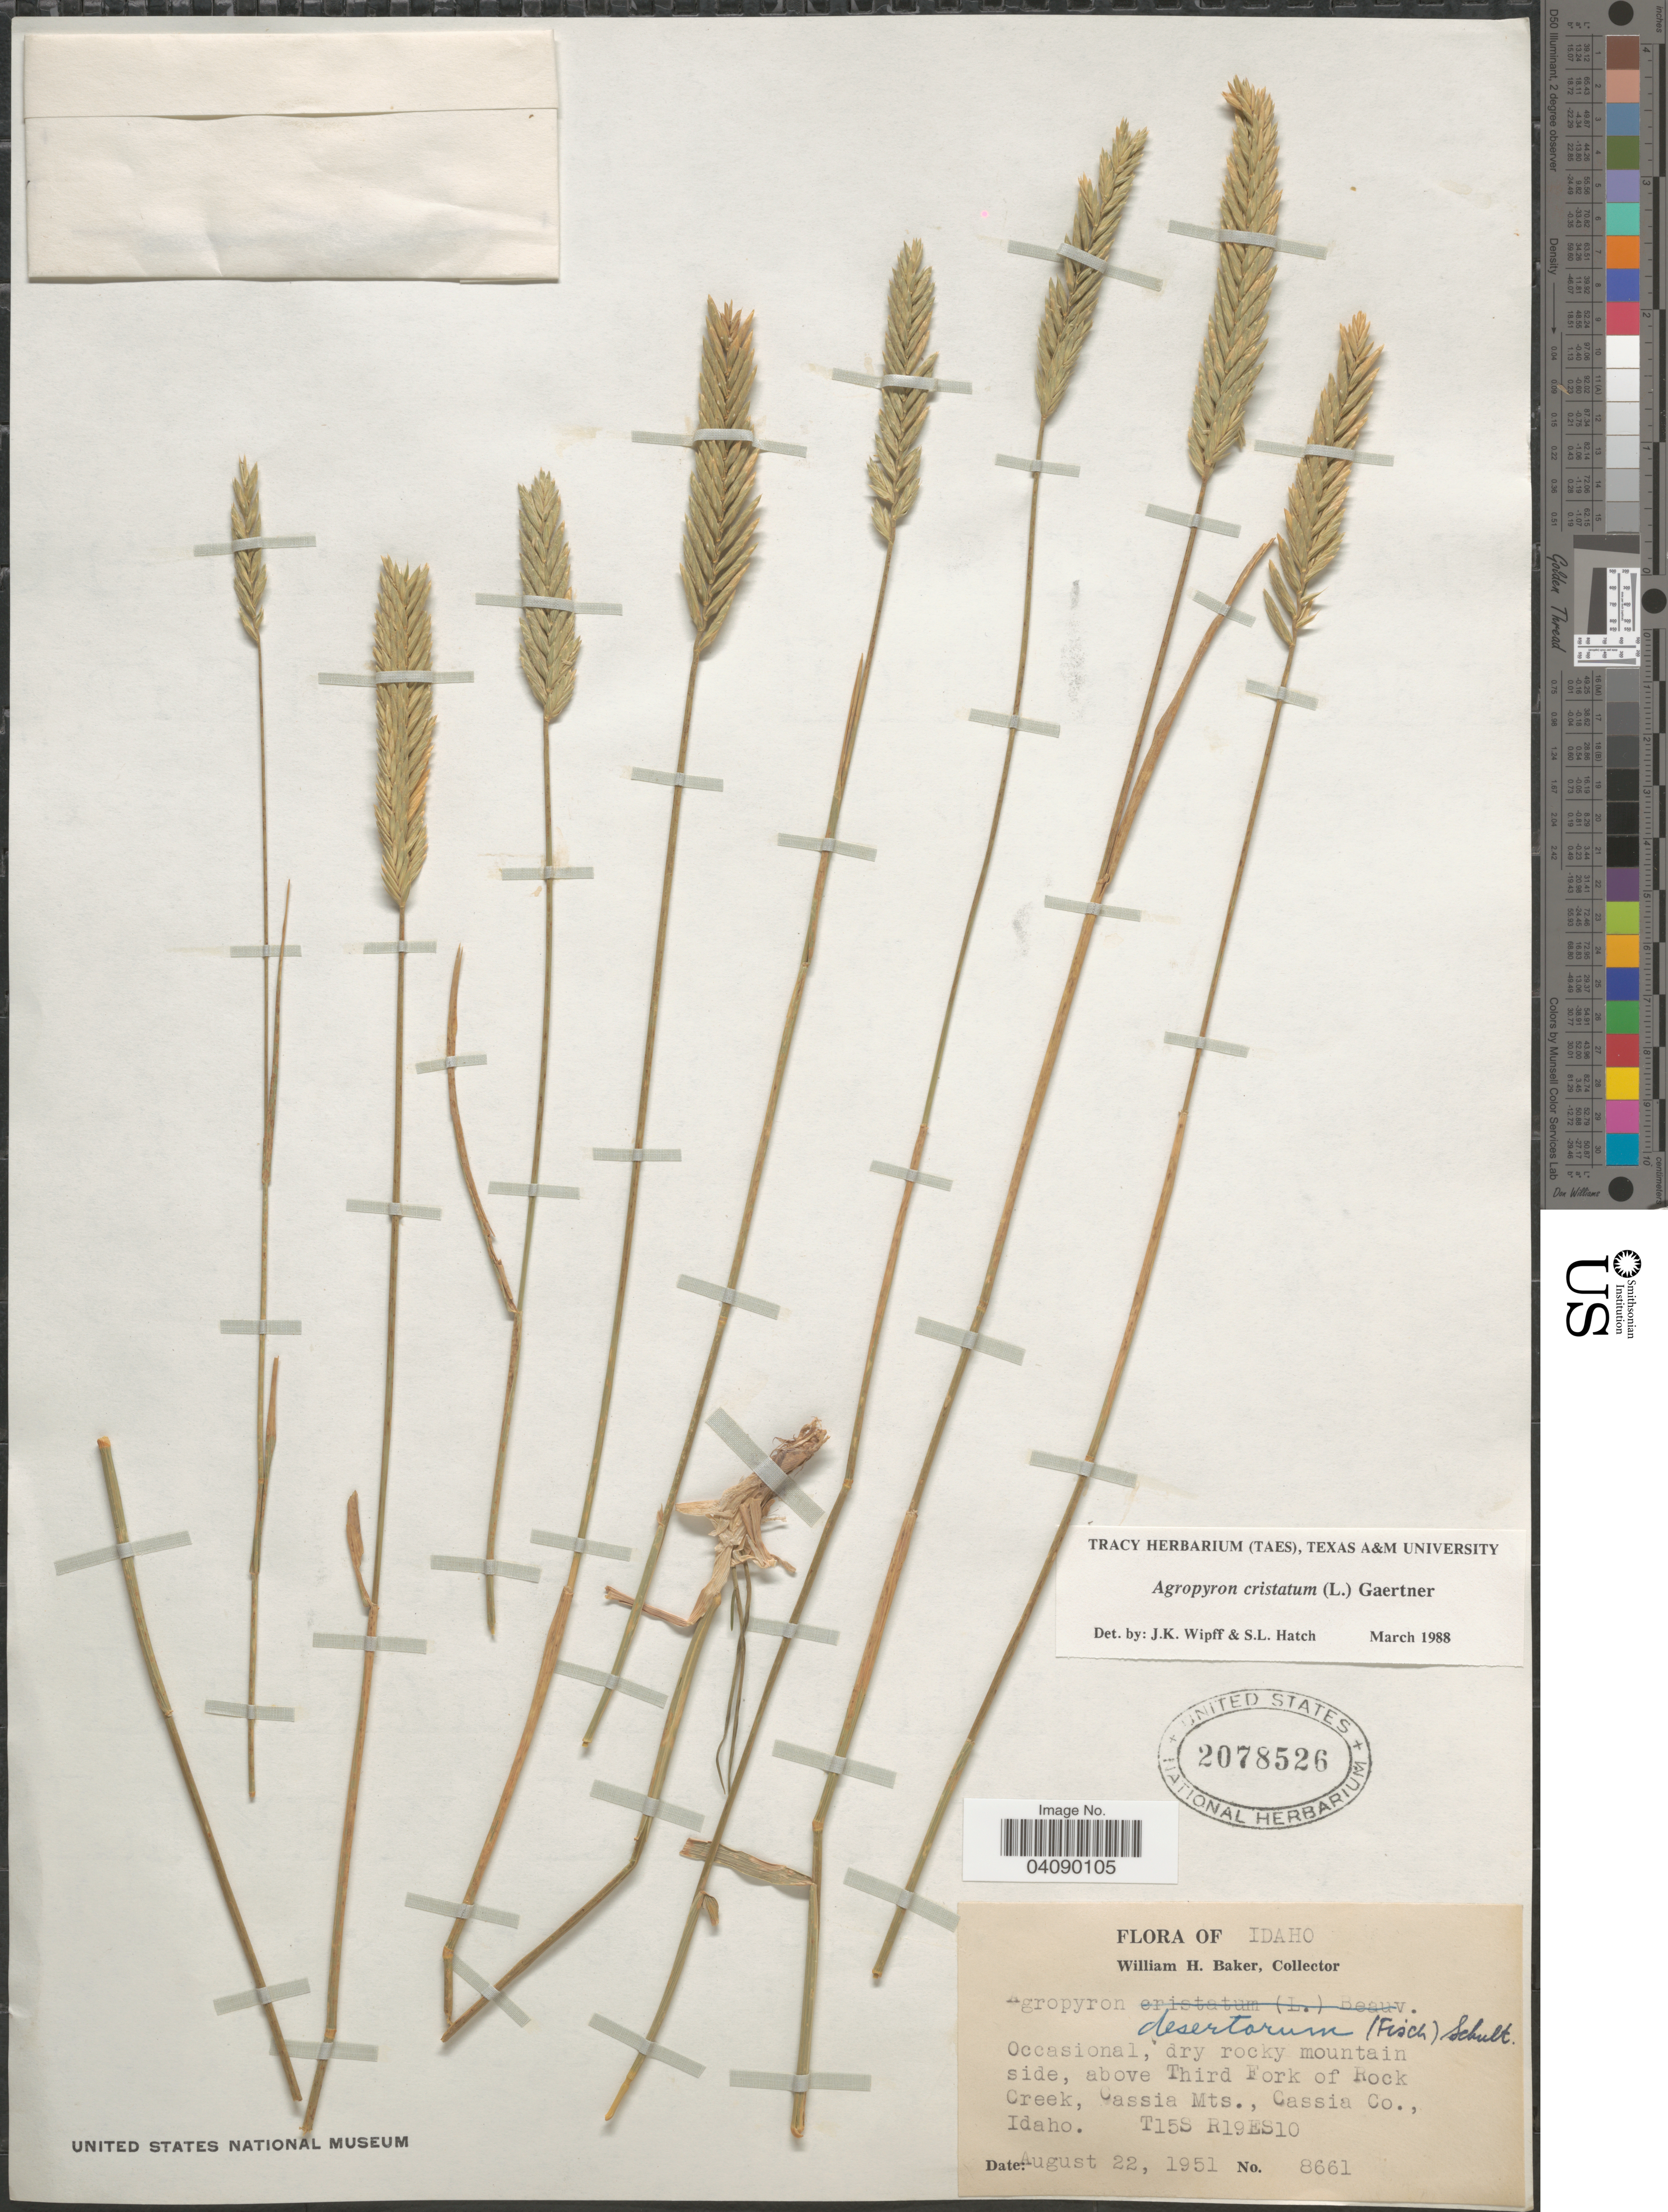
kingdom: Plantae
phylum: Tracheophyta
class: Liliopsida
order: Poales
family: Poaceae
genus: Agropyron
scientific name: Agropyron cristatum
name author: (L.) Gaertn.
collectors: W. H. Baker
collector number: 8661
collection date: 1951-08-22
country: United States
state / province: Idaho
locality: Occasional, dry rocky mountain side, above Third Fork of Rock Creek, Cassia Mts., Cassia Co. T15S R19ES10.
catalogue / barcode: US 2078526